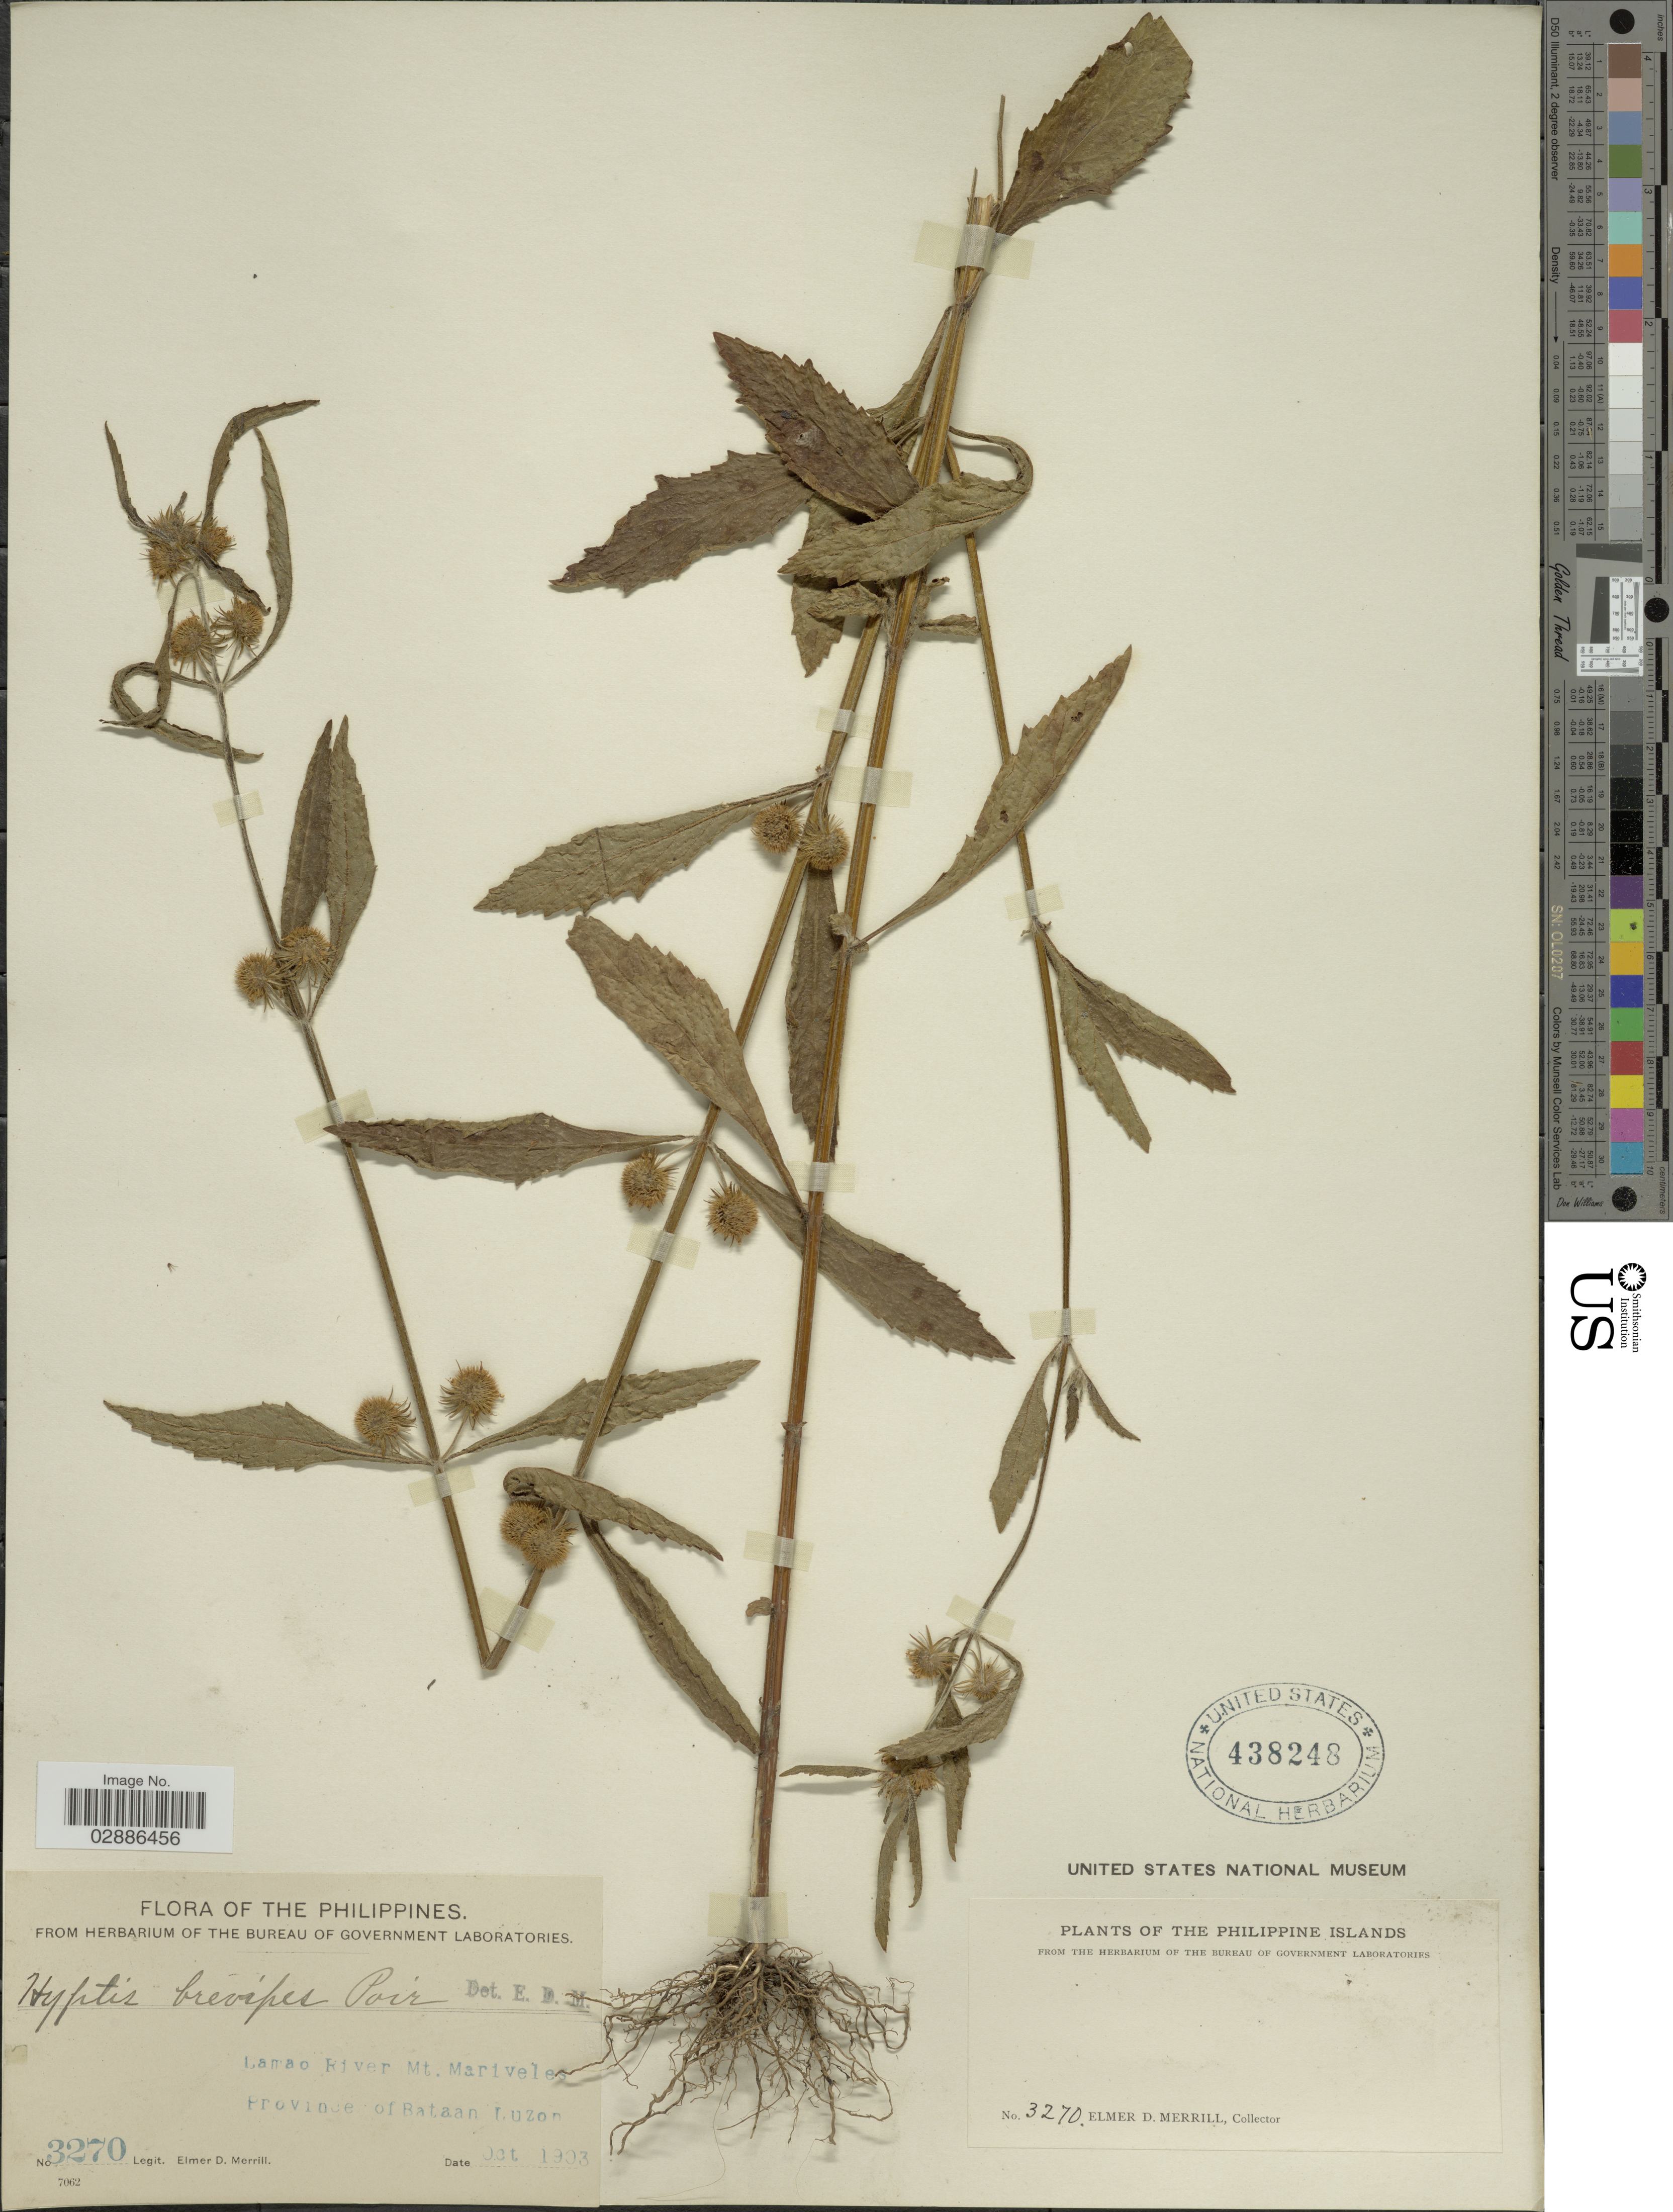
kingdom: Plantae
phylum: Tracheophyta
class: Magnoliopsida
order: Lamiales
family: Lamiaceae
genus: Hyptis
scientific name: Hyptis sp.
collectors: E. D. Merrill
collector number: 3270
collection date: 1903-10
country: Philippines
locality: Lamao River Mt. Mariveles, Province of Bataan Luzon.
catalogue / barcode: US 438248